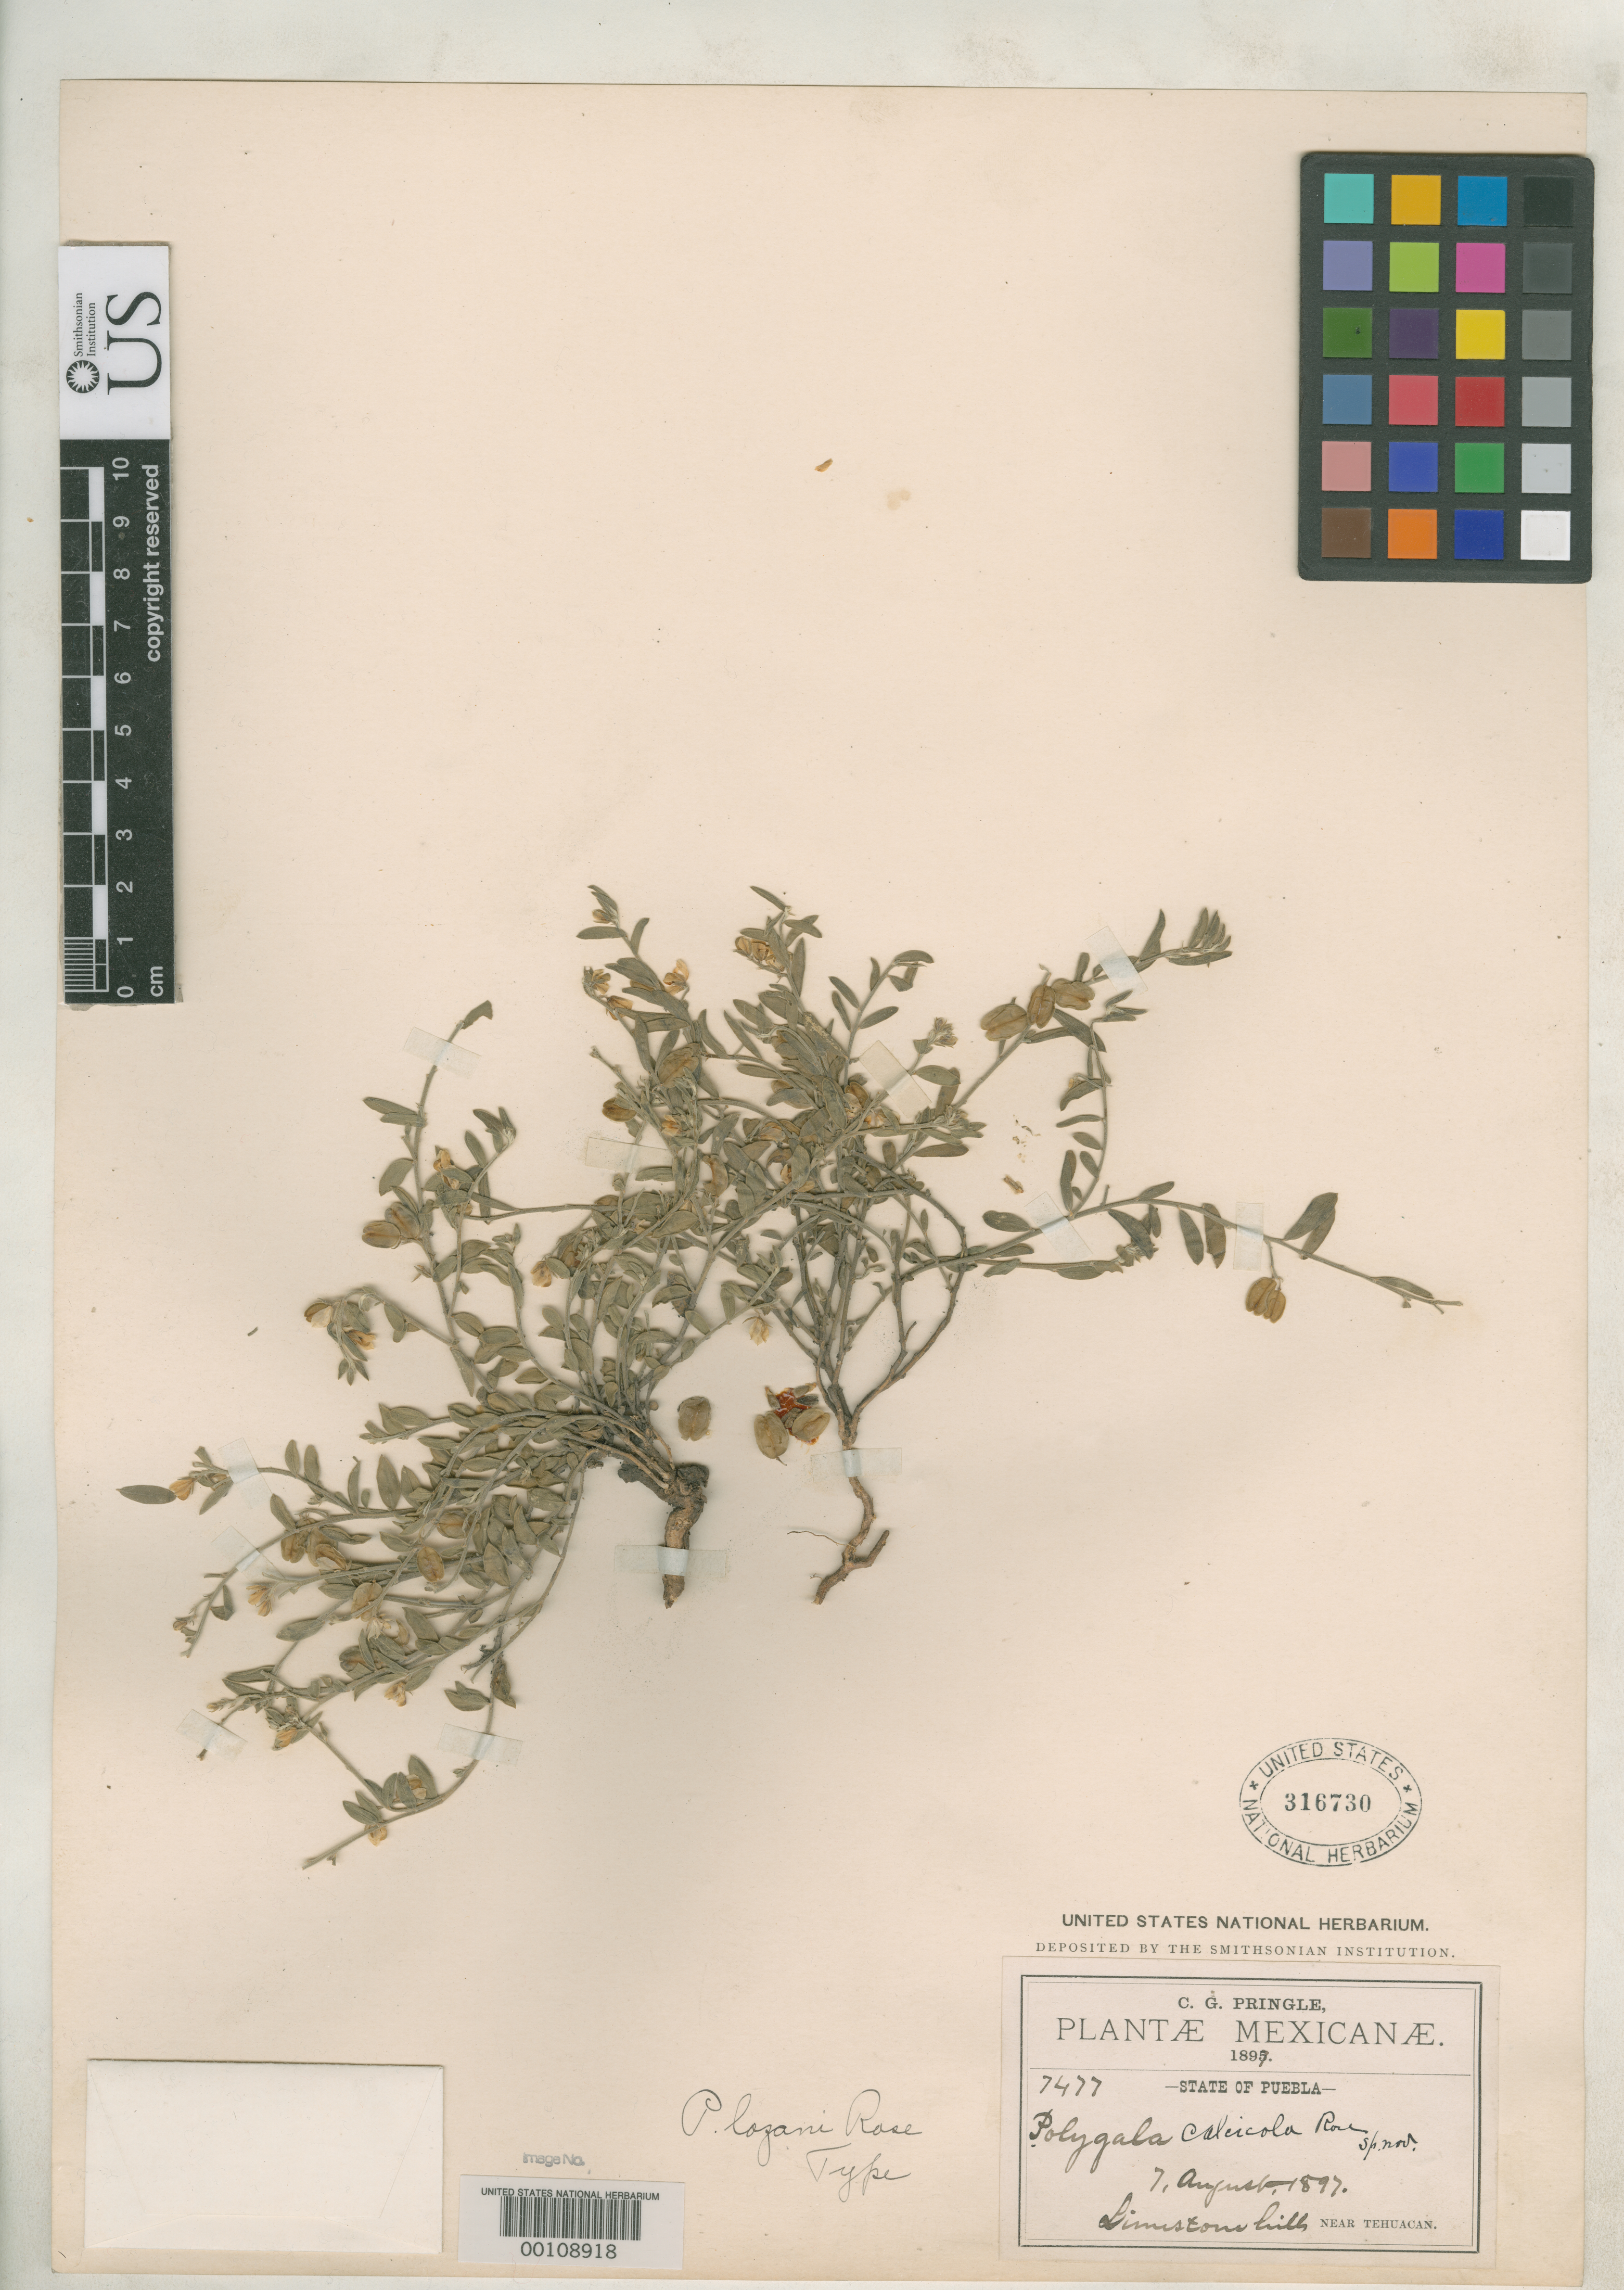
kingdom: Plantae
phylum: Tracheophyta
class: Magnoliopsida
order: Fabales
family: Polygalaceae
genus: Polygala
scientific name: Polygala calcicola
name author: Rose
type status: Holotype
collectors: C. G. Pringle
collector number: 7477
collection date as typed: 07 Aug 1897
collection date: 1897-08-07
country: Mexico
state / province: Puebla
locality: Hills near Tehuacan.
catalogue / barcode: US 316730